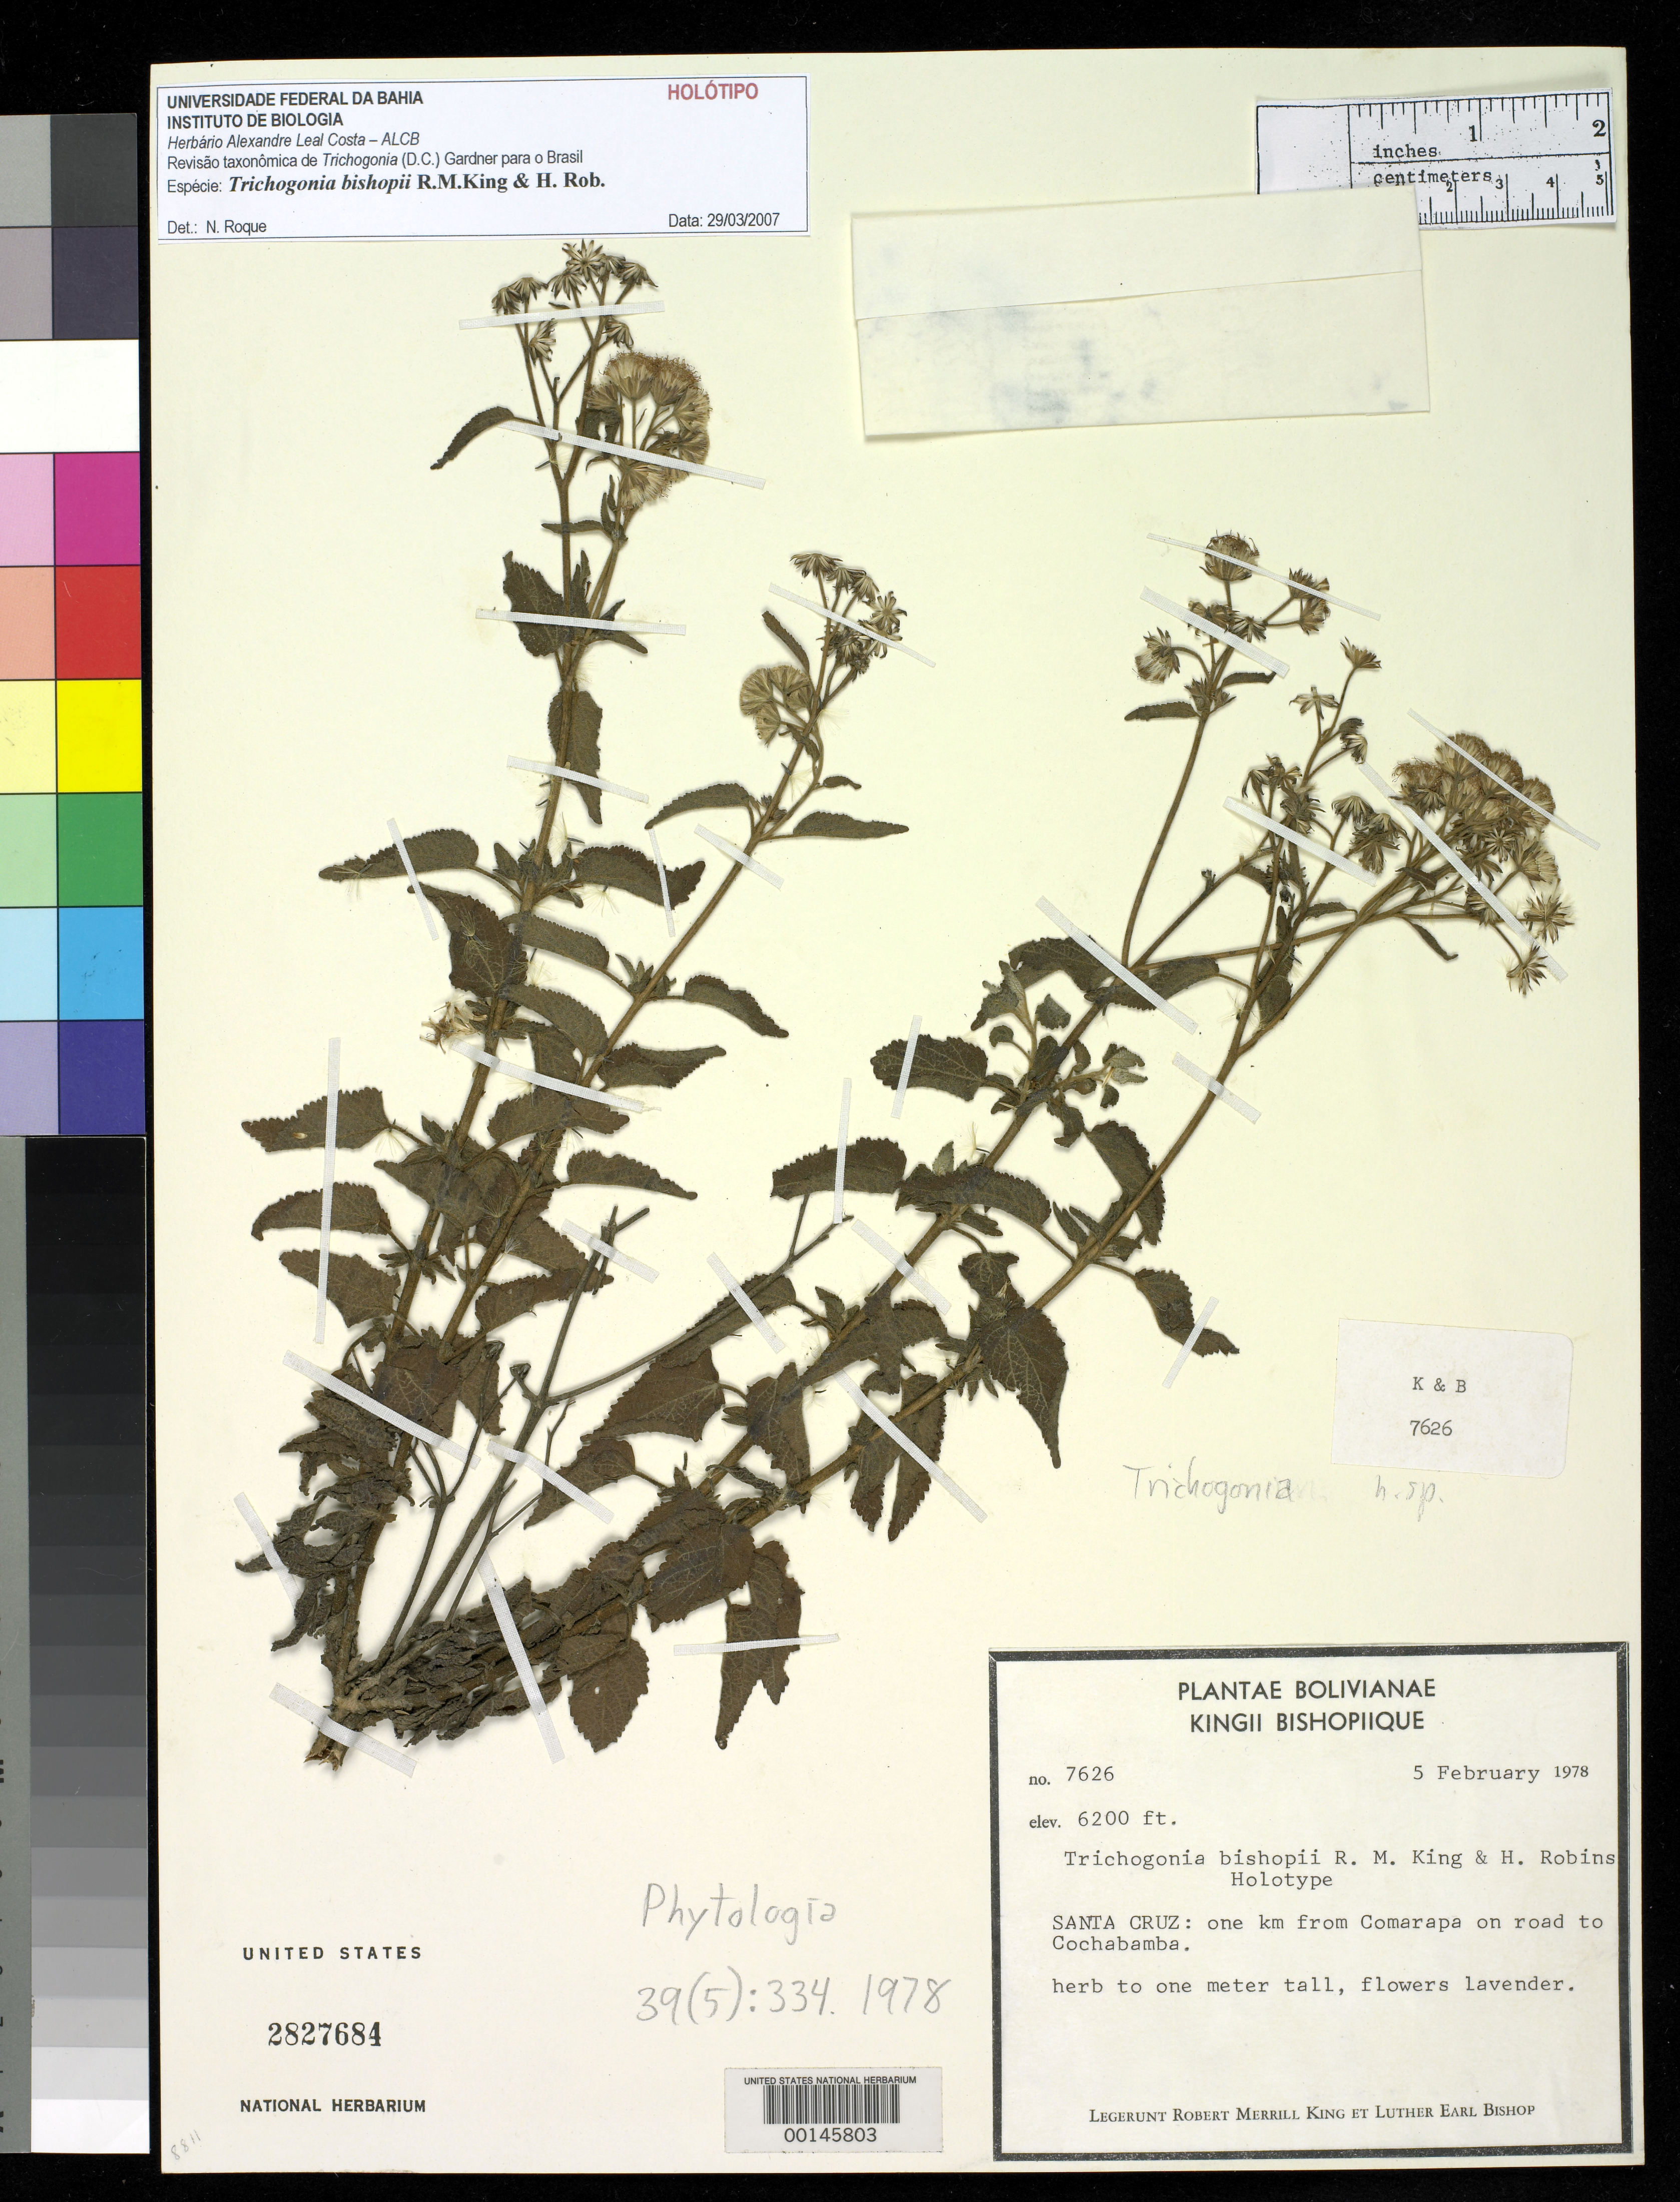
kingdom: Plantae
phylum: Tracheophyta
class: Magnoliopsida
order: Asterales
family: Asteraceae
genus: Trichogonia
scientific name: Trichogonia bishopii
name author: R.M. King & H. Rob.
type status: Holotype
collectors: R. M. King & L. E. Bishop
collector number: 7626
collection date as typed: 05 Feb 1978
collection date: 1978-02-05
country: Bolivia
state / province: Santa Cruz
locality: Road between Comarapa and Cochabamba.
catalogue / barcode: US 2827684